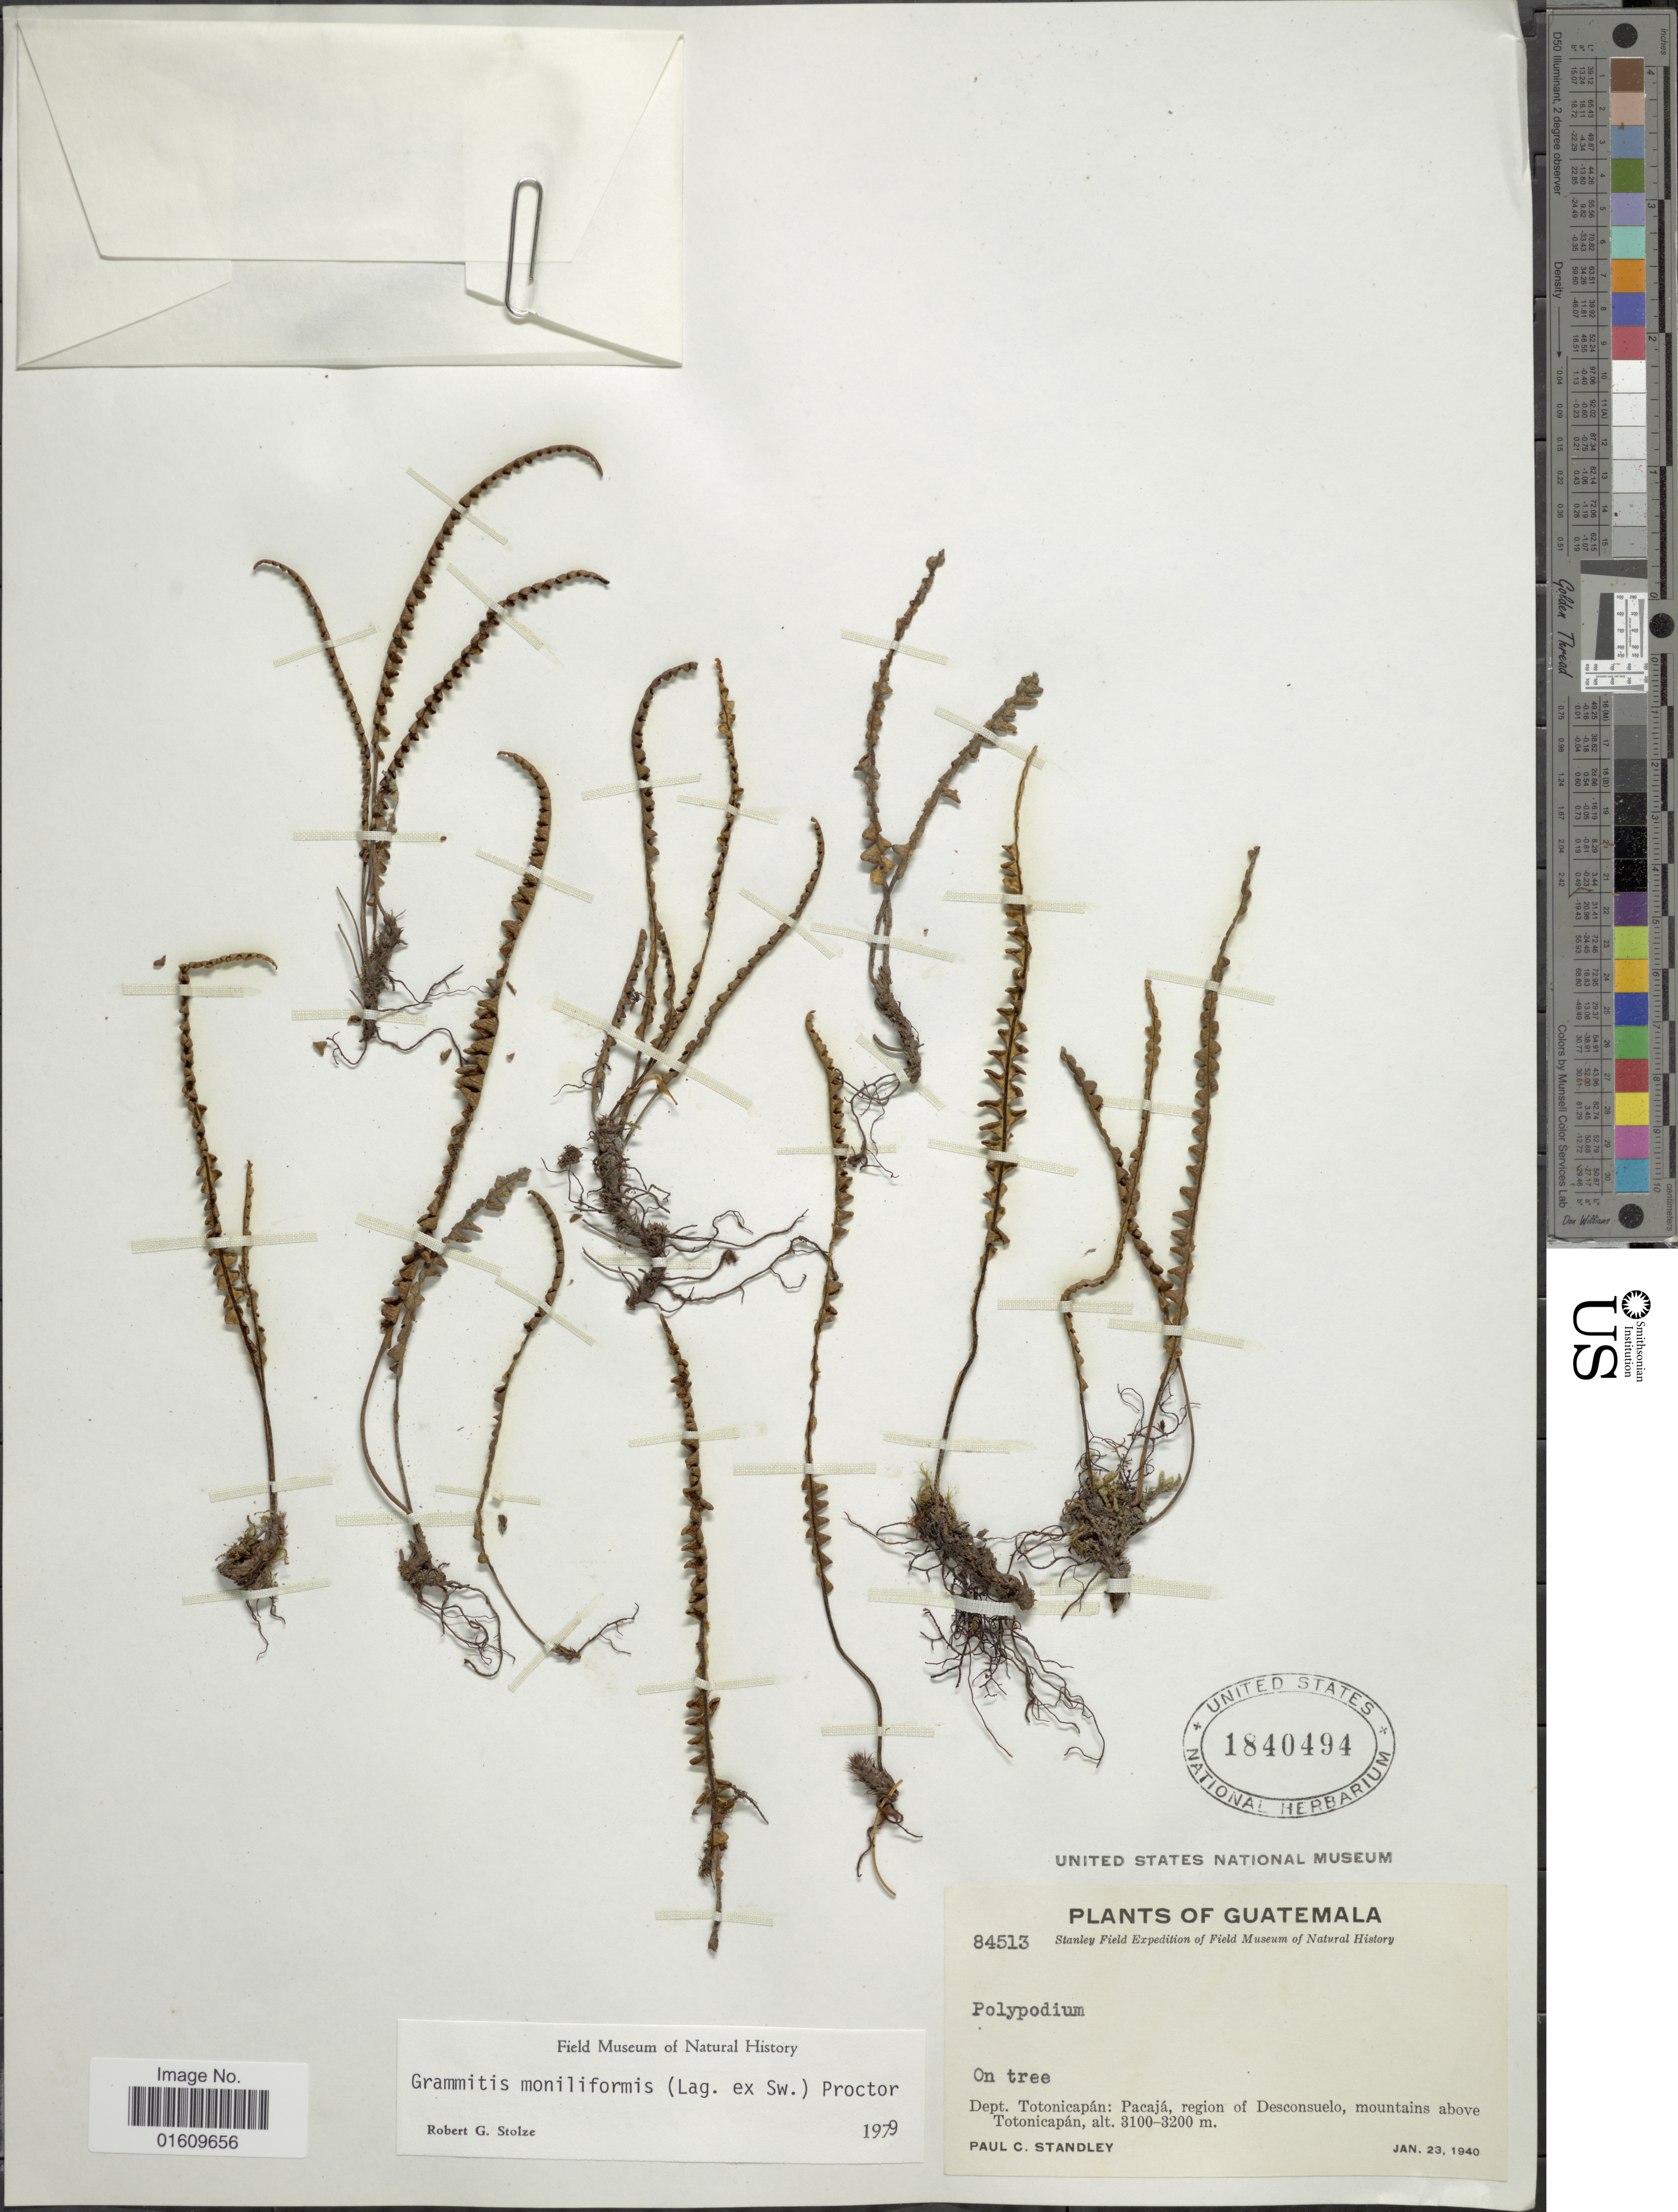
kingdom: Plantae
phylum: Tracheophyta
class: Polypodiopsida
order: Polypodiales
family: Polypodiaceae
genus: Melpomene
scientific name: Melpomene moniliformis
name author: (Lag. ex Sw.) A.R. Sm. & R.C. Moran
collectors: P. C. Standley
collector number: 84513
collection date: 1940-01-23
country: Guatemala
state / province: Totonicapan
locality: Dept. Totonicapan: Pacaja, region of Desconsuelo, Mountains above Totonicapan.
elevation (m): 3100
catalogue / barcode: US 1840494